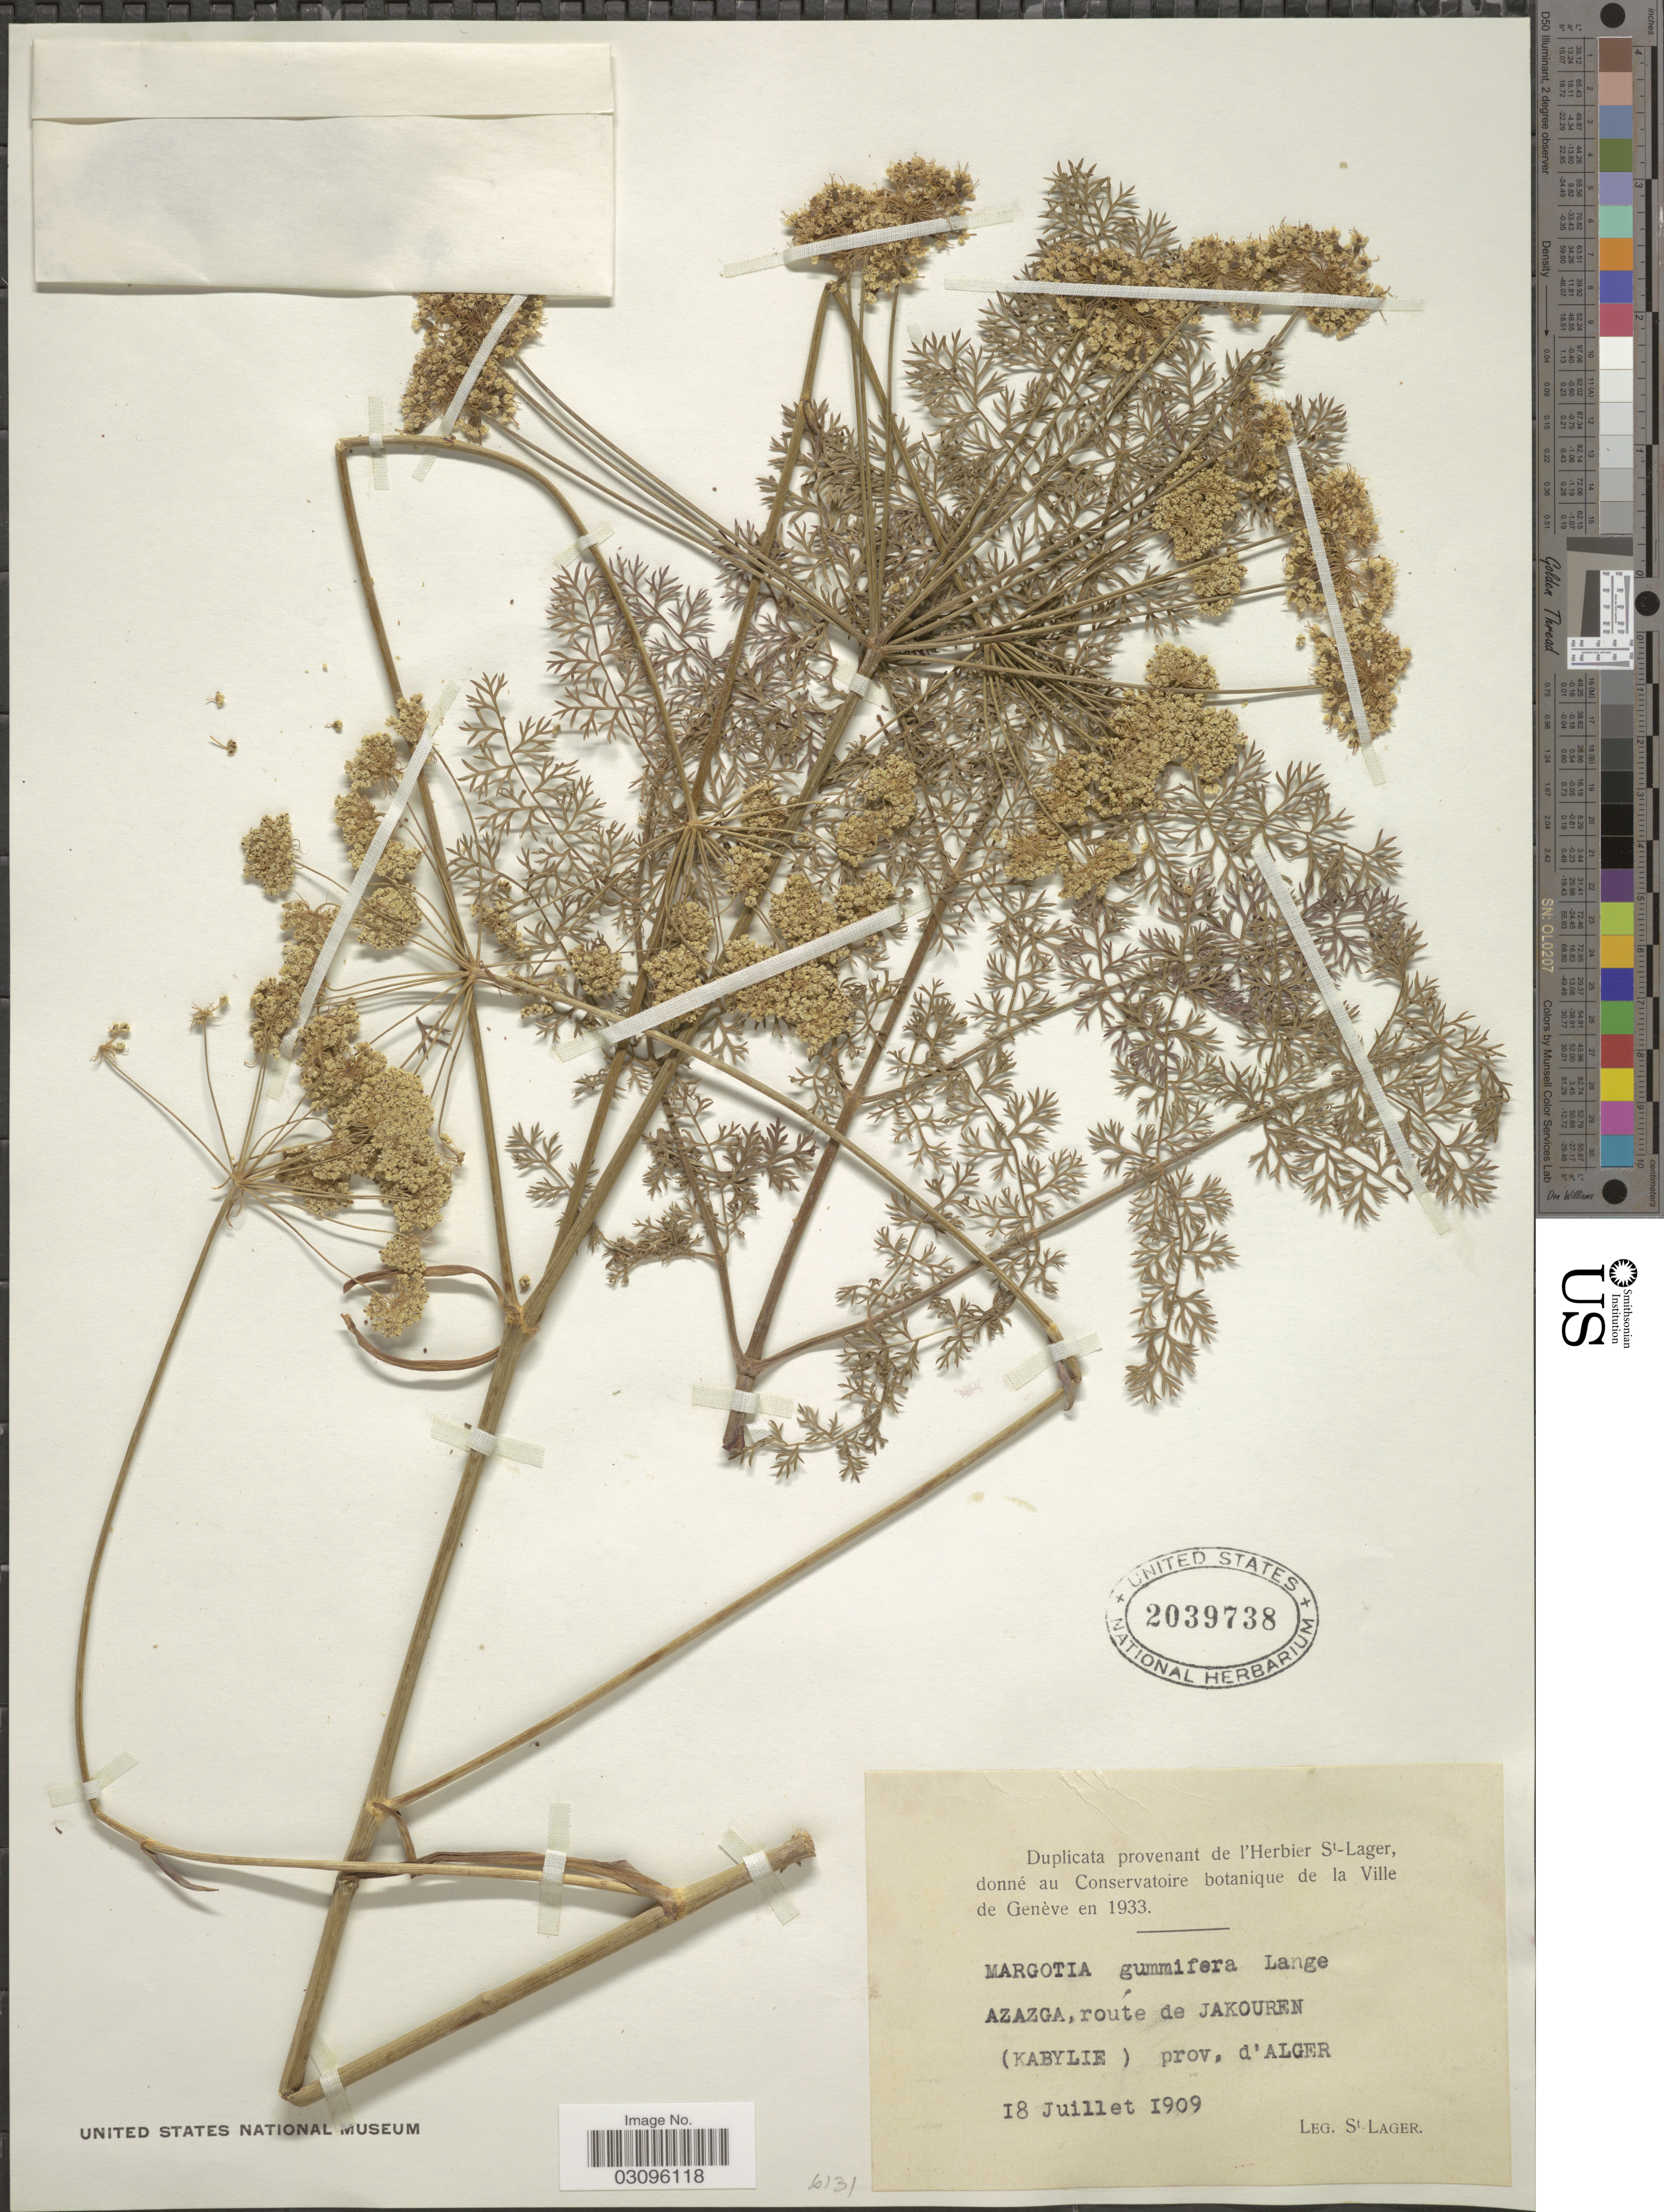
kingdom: Plantae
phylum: Tracheophyta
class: Magnoliopsida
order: Apiales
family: Apiaceae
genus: Margotia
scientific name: Margotia gummifera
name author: (Desf.) Lange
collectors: -. St. Lager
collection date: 1909-07-18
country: Algeria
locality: Azazga, route de Jakouren (Kabylie). prov. d'Alger.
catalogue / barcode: US 2039738